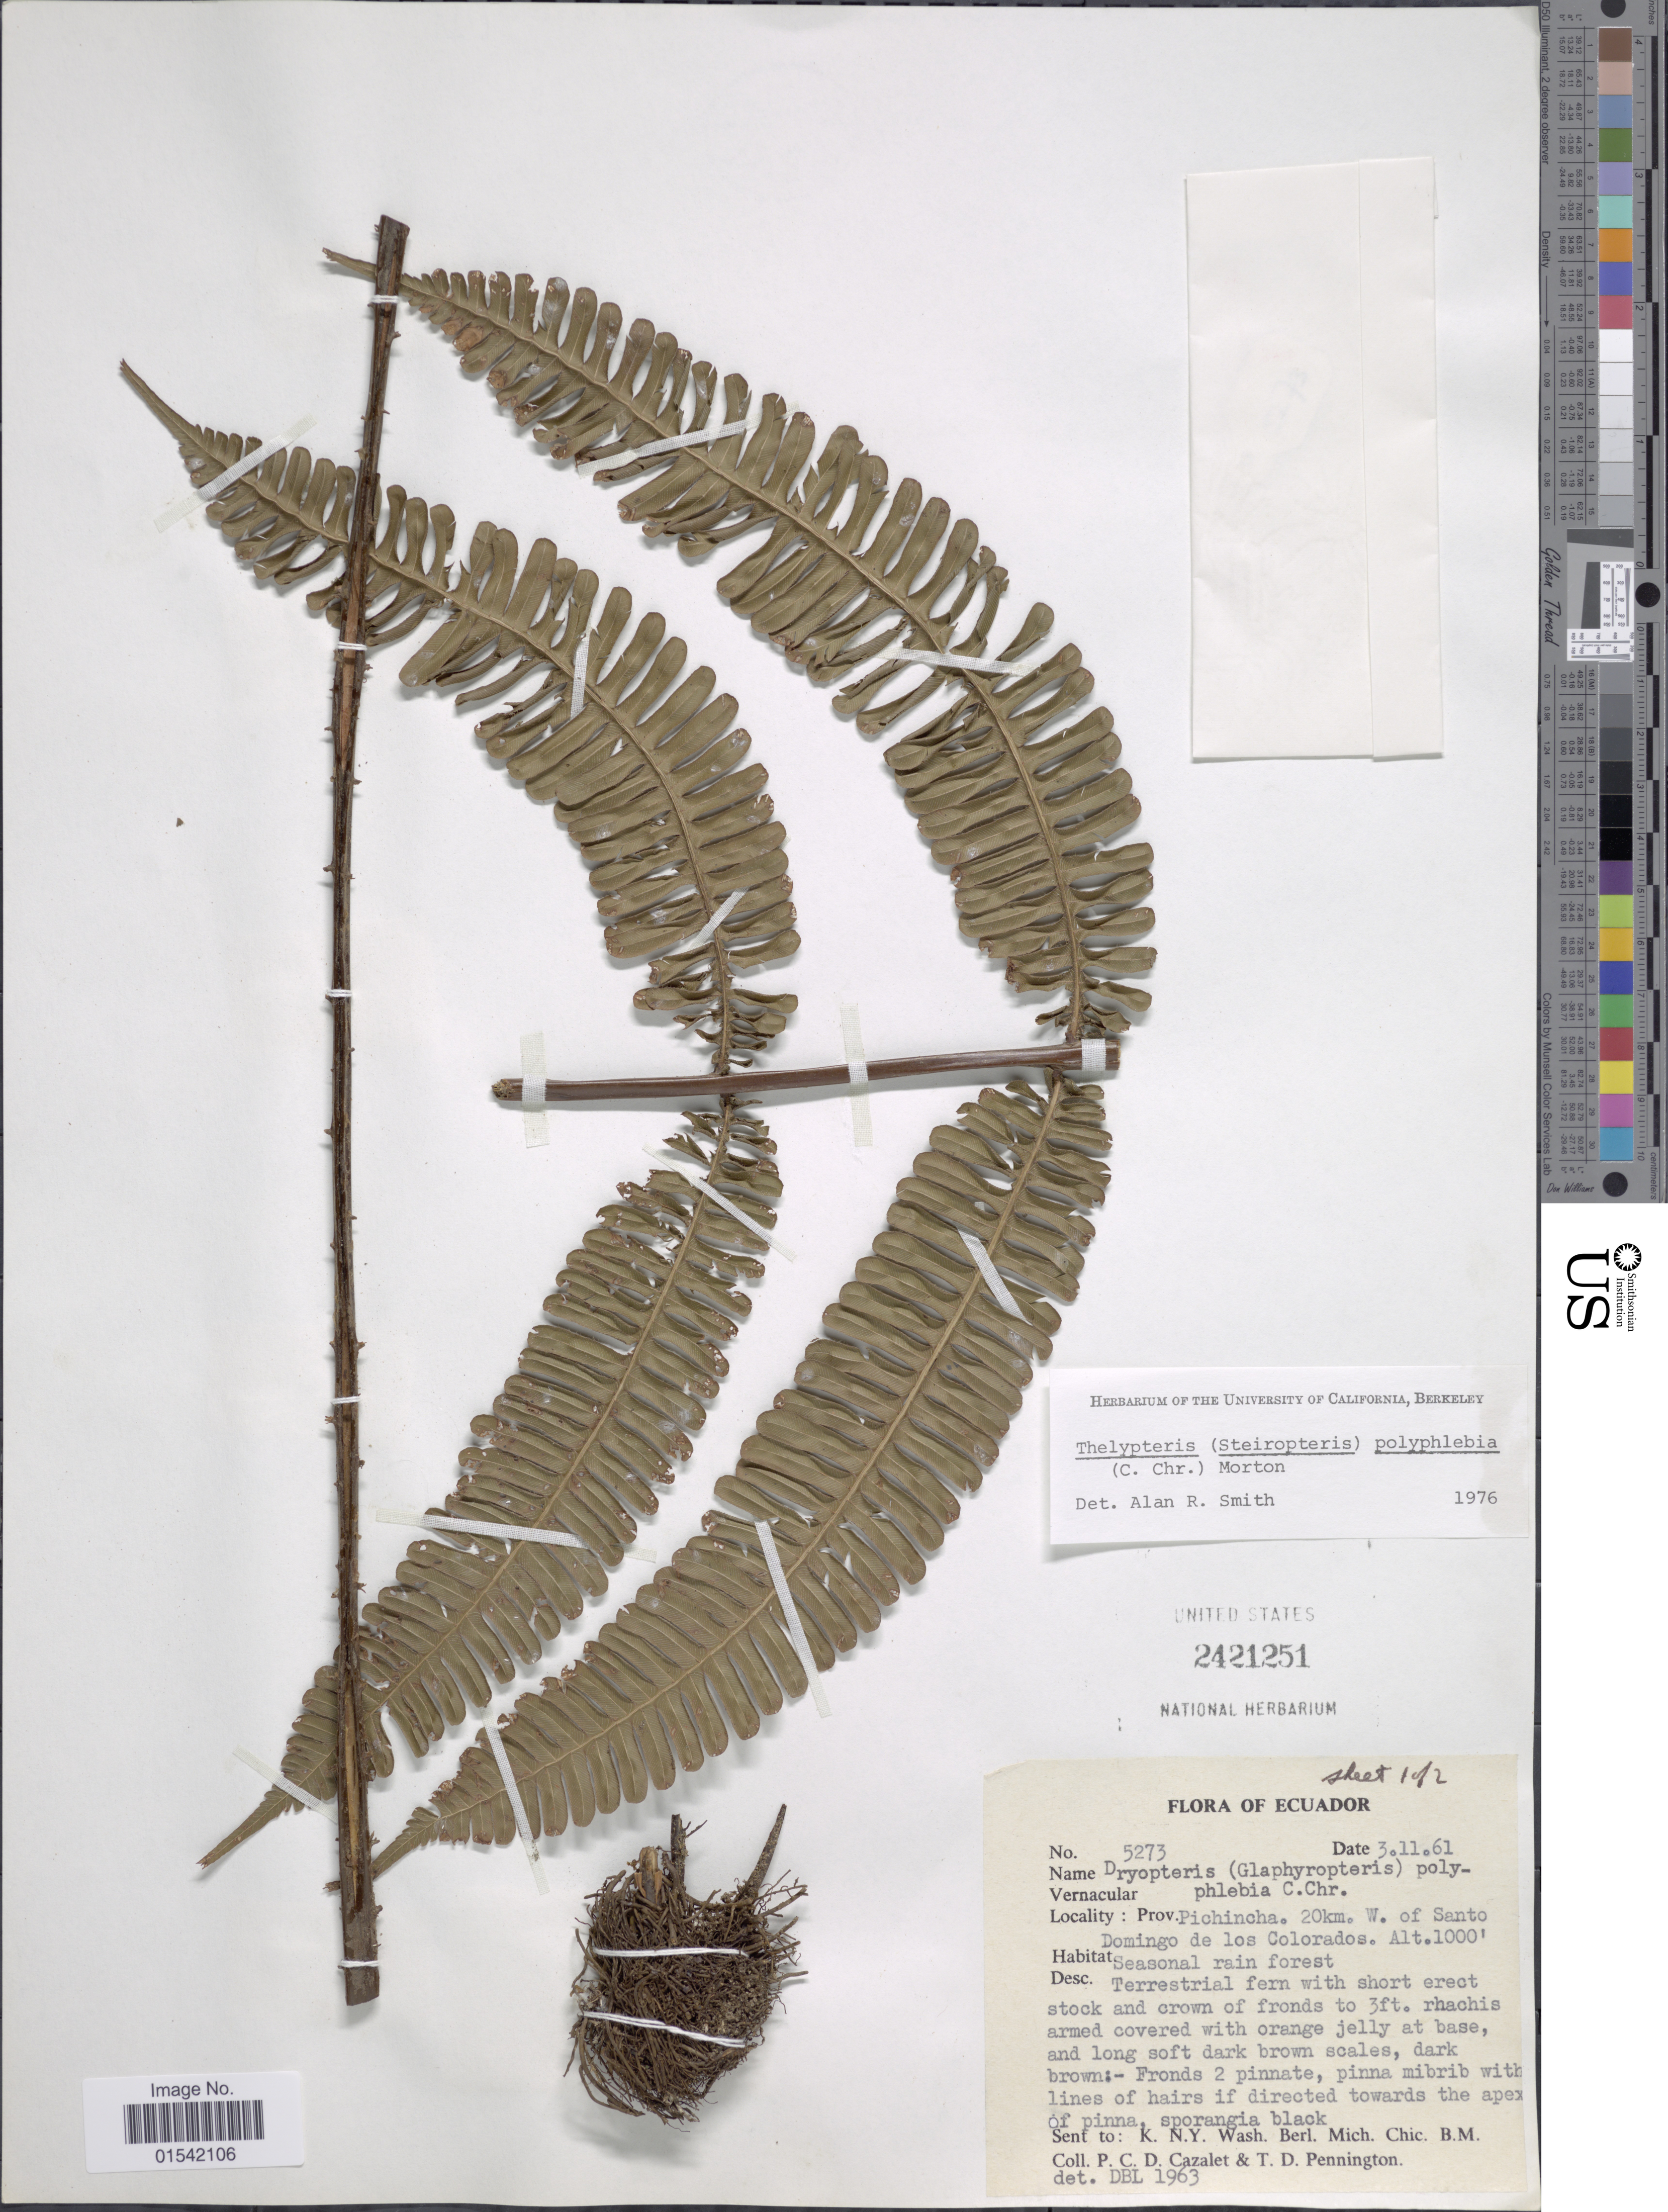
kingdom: Plantae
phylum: Tracheophyta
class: Polypodiopsida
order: Polypodiales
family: Thelypteridaceae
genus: Steiropteris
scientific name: Steiropteris polyphlebia (C. Chr.) comb. nov., ined. 2015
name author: (C. Chr.)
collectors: P. C. D. Cazalet & T. D. Pennington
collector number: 5273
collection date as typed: Transcribed d/m/y: 3/11/61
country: Ecuador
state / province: Pichincha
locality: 20 km. W. of Santo Domingo de los Colorados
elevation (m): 305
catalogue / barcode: US 2421251